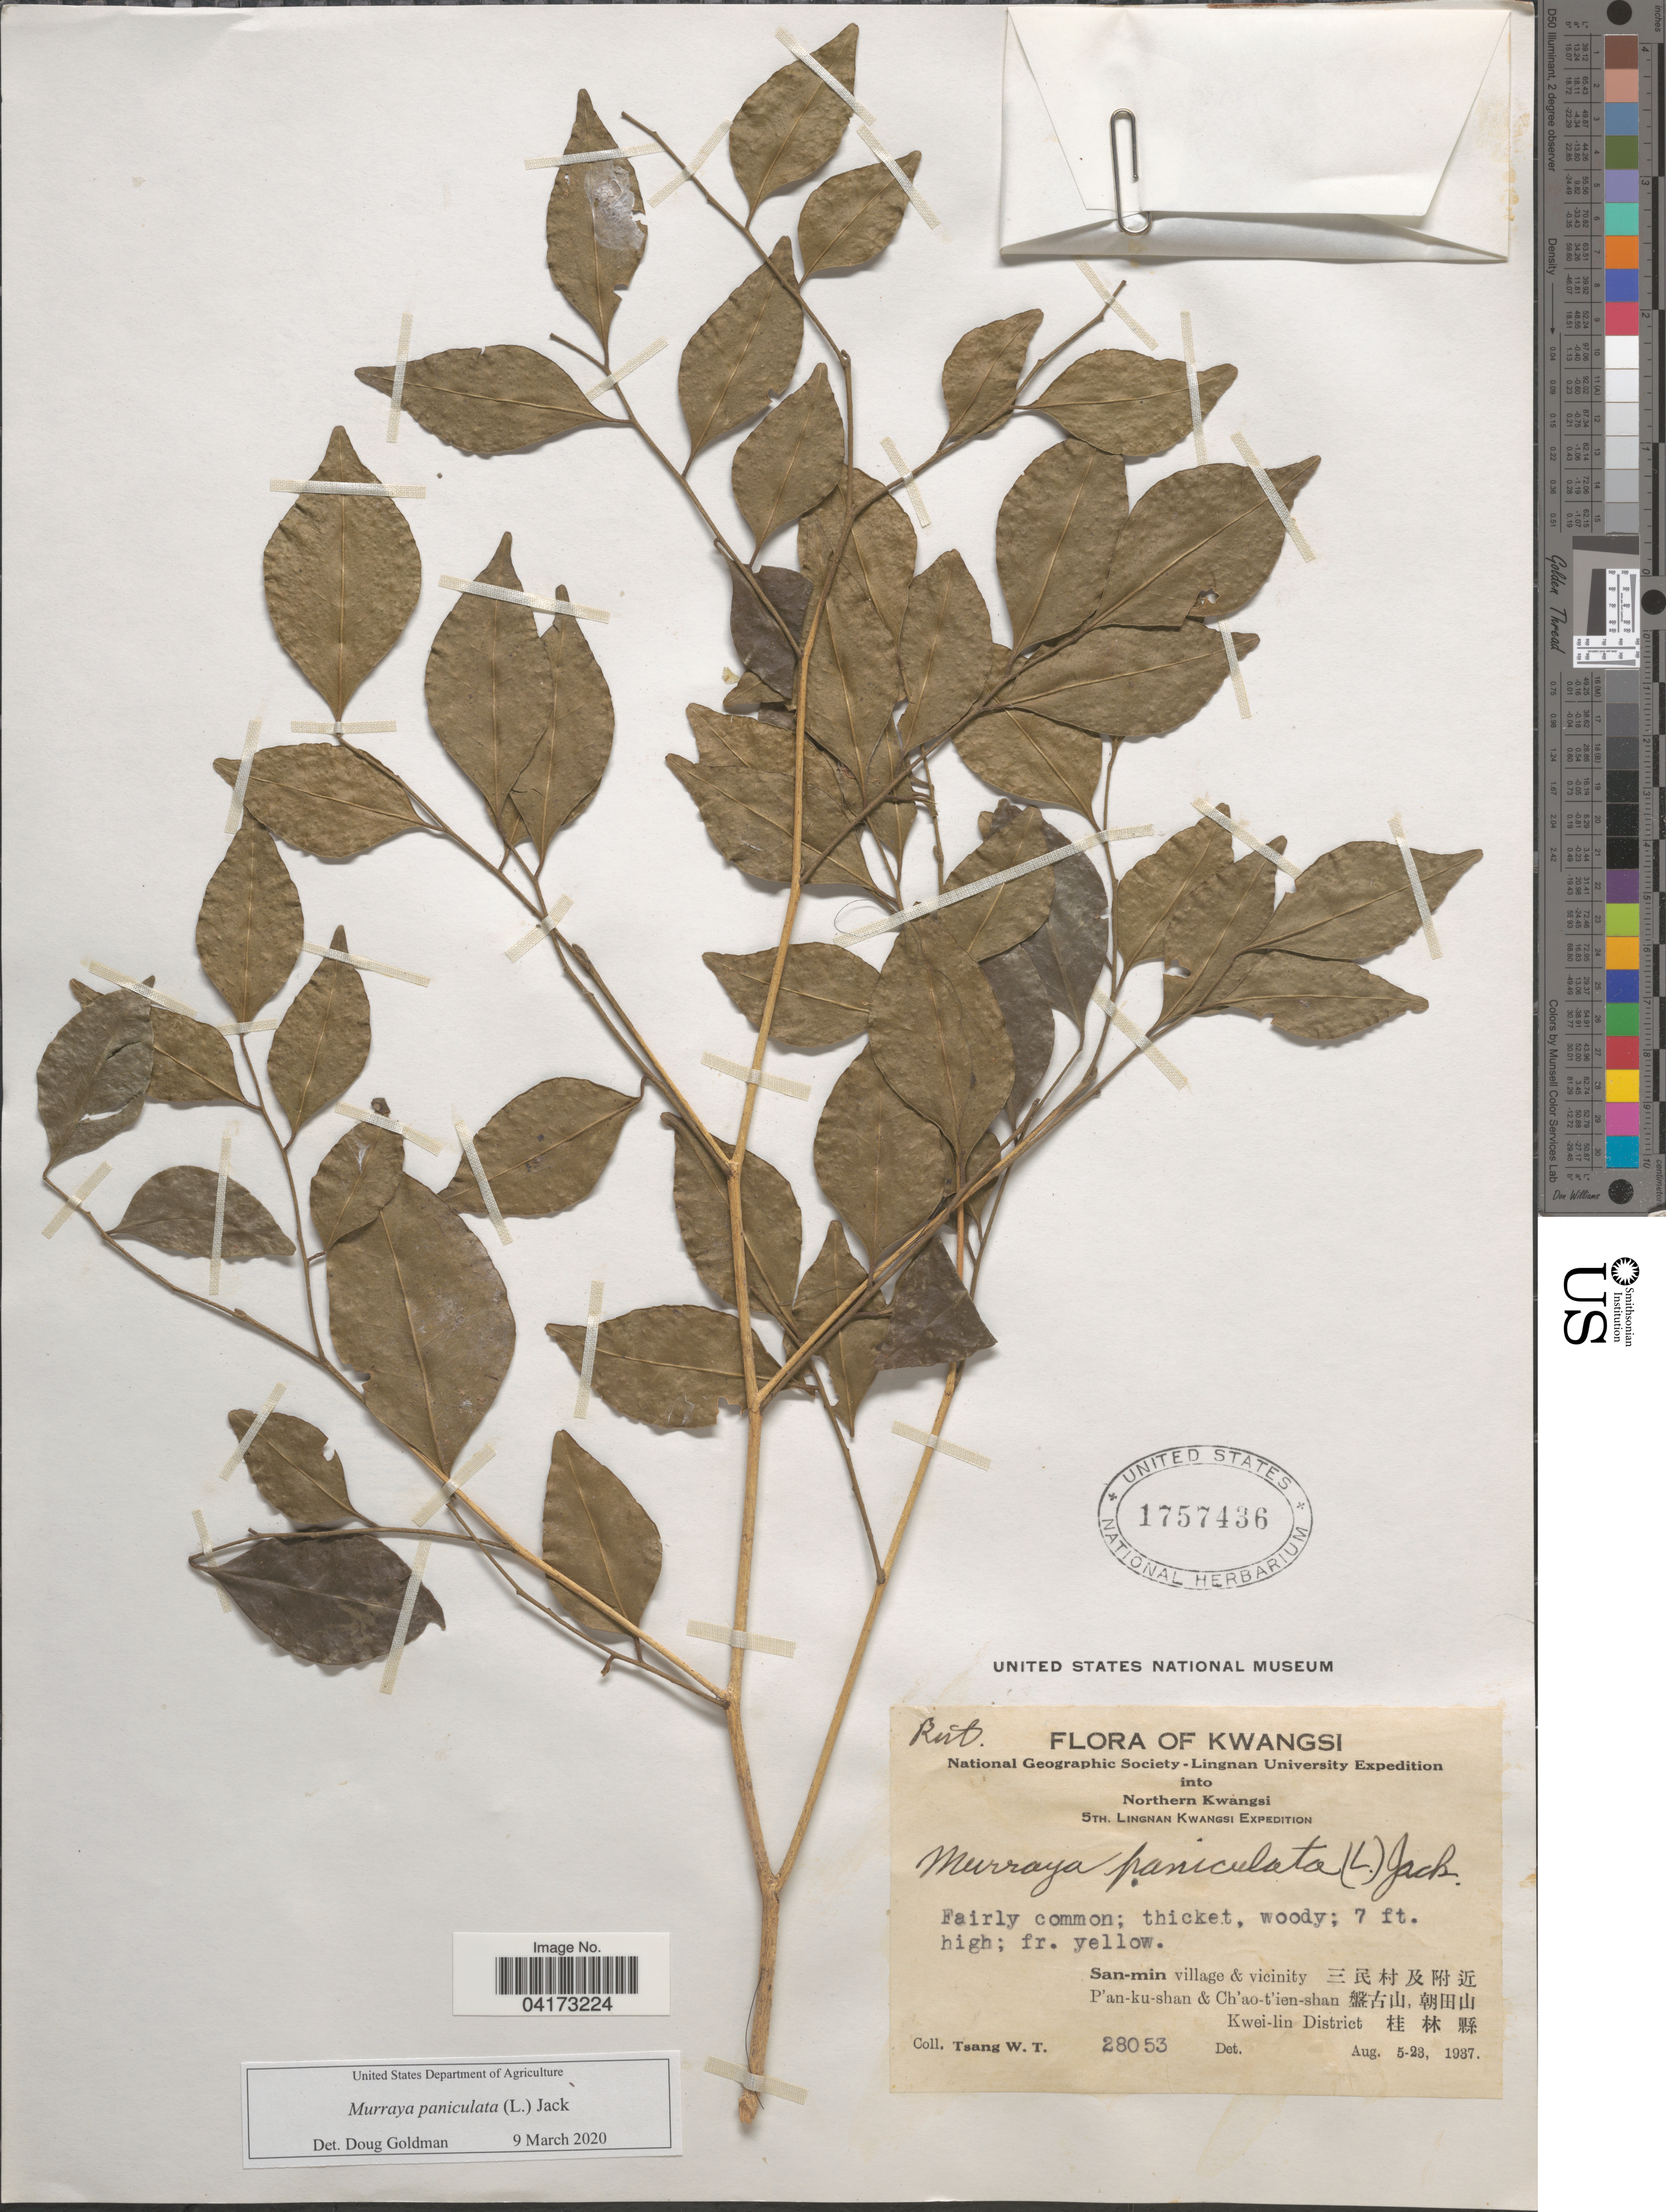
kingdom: Plantae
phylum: Tracheophyta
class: Magnoliopsida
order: Sapindales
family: Rutaceae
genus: Murraya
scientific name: Murraya paniculata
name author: (L.) Jack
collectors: W. T. Tsang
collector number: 28053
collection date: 1937-08-05/1937-08-23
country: China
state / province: Guangxi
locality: Kwangsi. National Geographic Society-Lingnan University E[Foreign script]pedition into Northern Kwangsi. 5th. Lingnan Kwangsi E[Foreign script]pedition. San-min village & vicinity [Foreign script] P'an-ku-shan & Ch'ao-t'ien-shan [Foreign script] Kwei-lin District [Foreign script].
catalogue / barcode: US 1757436